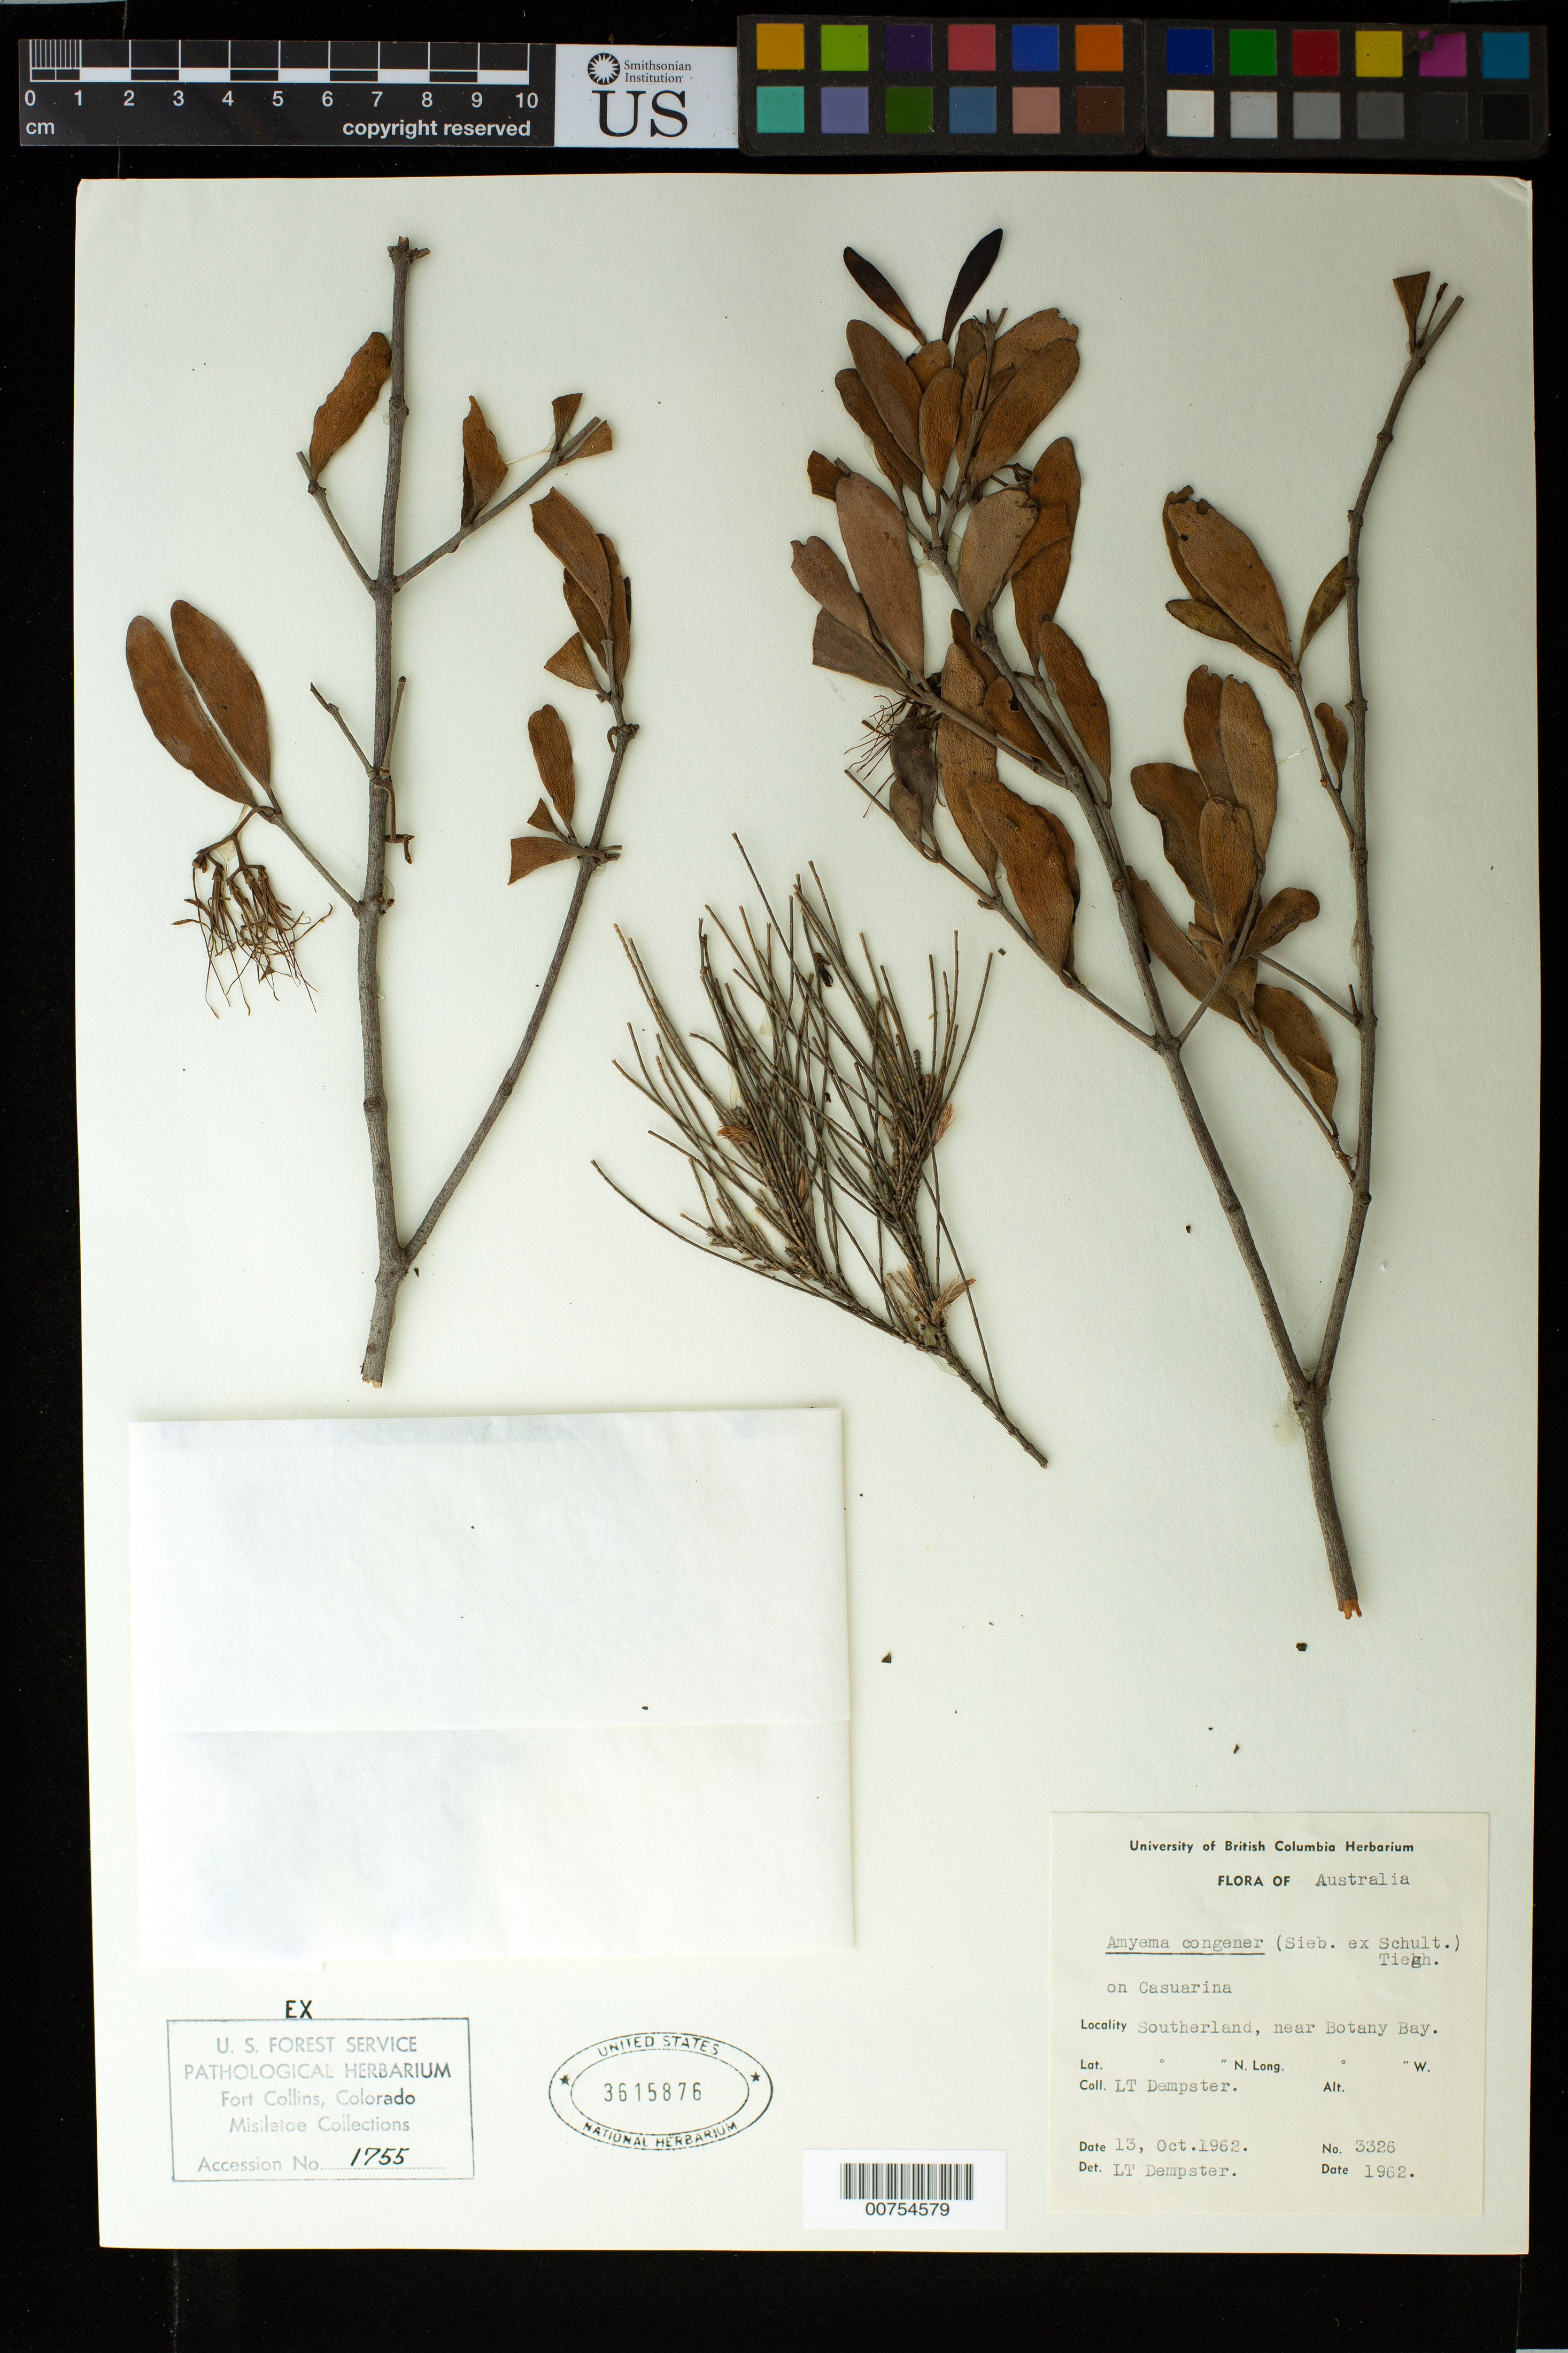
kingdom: Plantae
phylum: Tracheophyta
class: Magnoliopsida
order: Santalales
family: Loranthaceae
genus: Amyema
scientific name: Amyema congener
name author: (Sieber ex Schult. & Schult. f.) Tiegh.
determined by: Dempster, L. T.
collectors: L. T. Dempster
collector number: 3326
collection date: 1962-10-13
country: Australia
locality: Southerland, near Botany Bay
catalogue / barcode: US 3615876